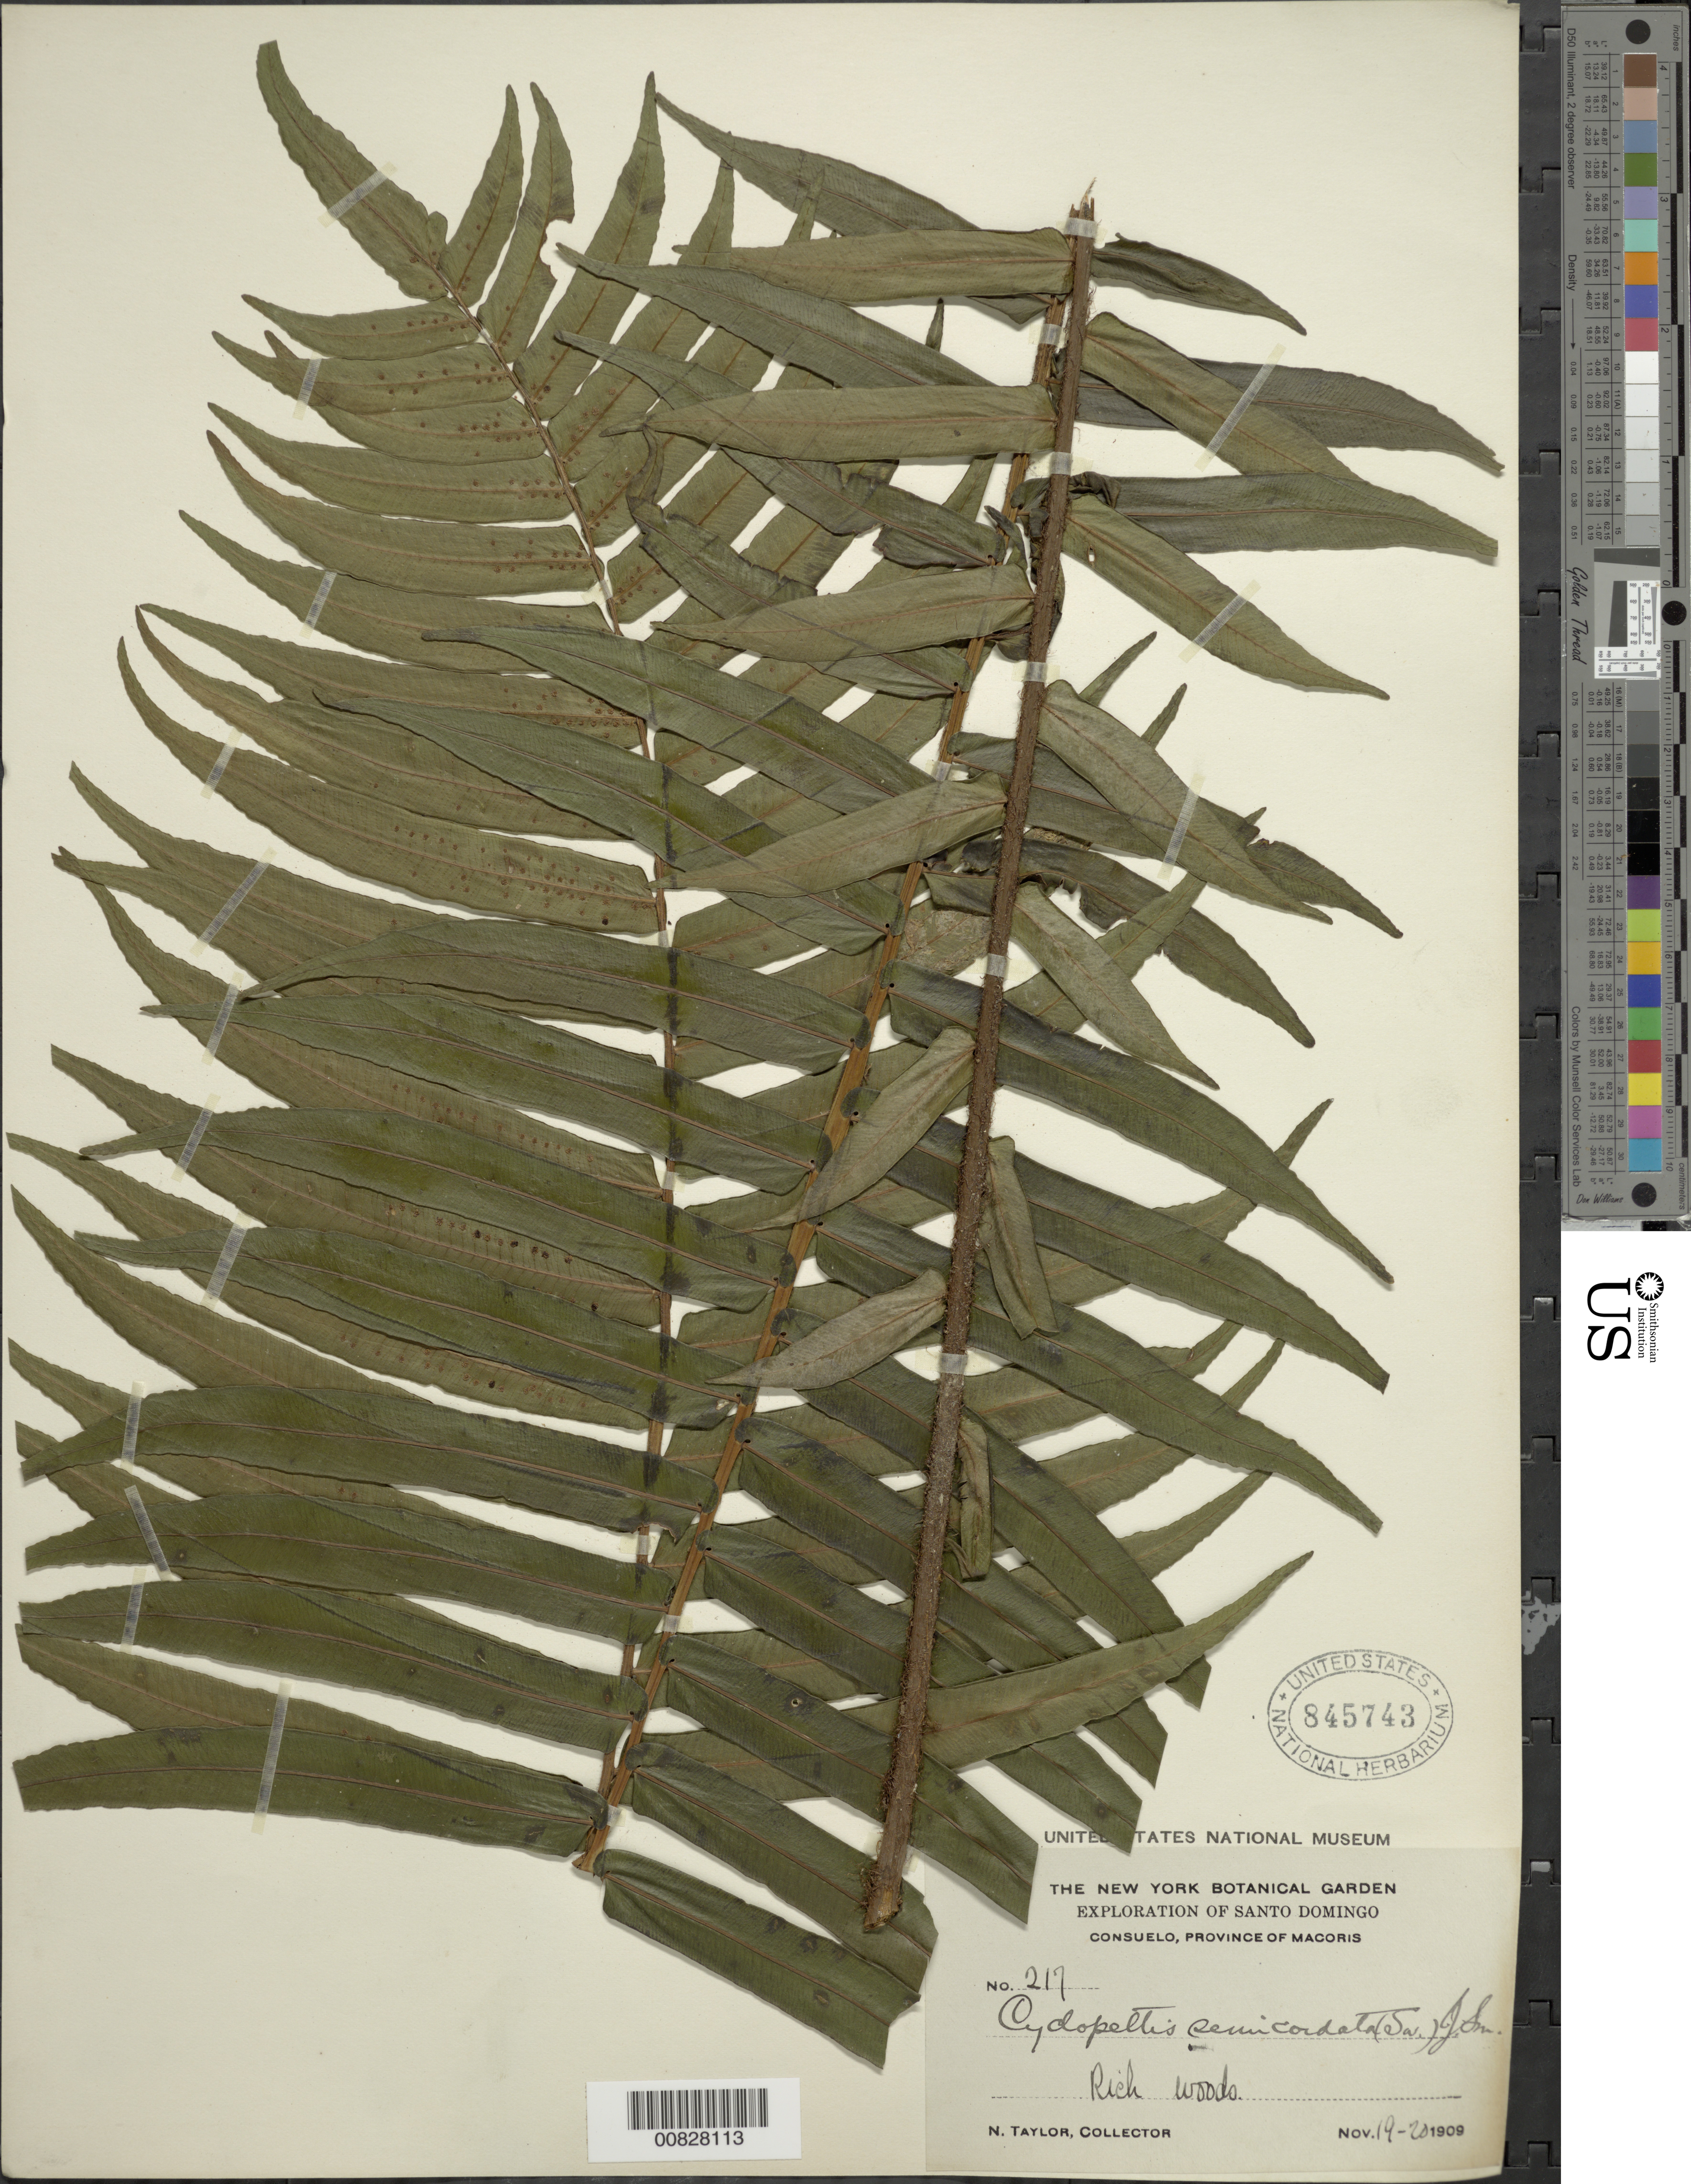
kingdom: Plantae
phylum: Tracheophyta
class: Polypodiopsida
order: Polypodiales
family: Lomariopsidaceae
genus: Cyclopeltis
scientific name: Cyclopeltis semicordata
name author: (Sw.) J. Sm.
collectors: N. Taylor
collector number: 217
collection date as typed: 19 Nov 1909 to 20 Nov 1909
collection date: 1909-11-19/1909-11-20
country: Dominican Republic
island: Hispaniola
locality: Prov. Macoris, Consuelo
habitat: Rich woods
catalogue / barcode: US 845743